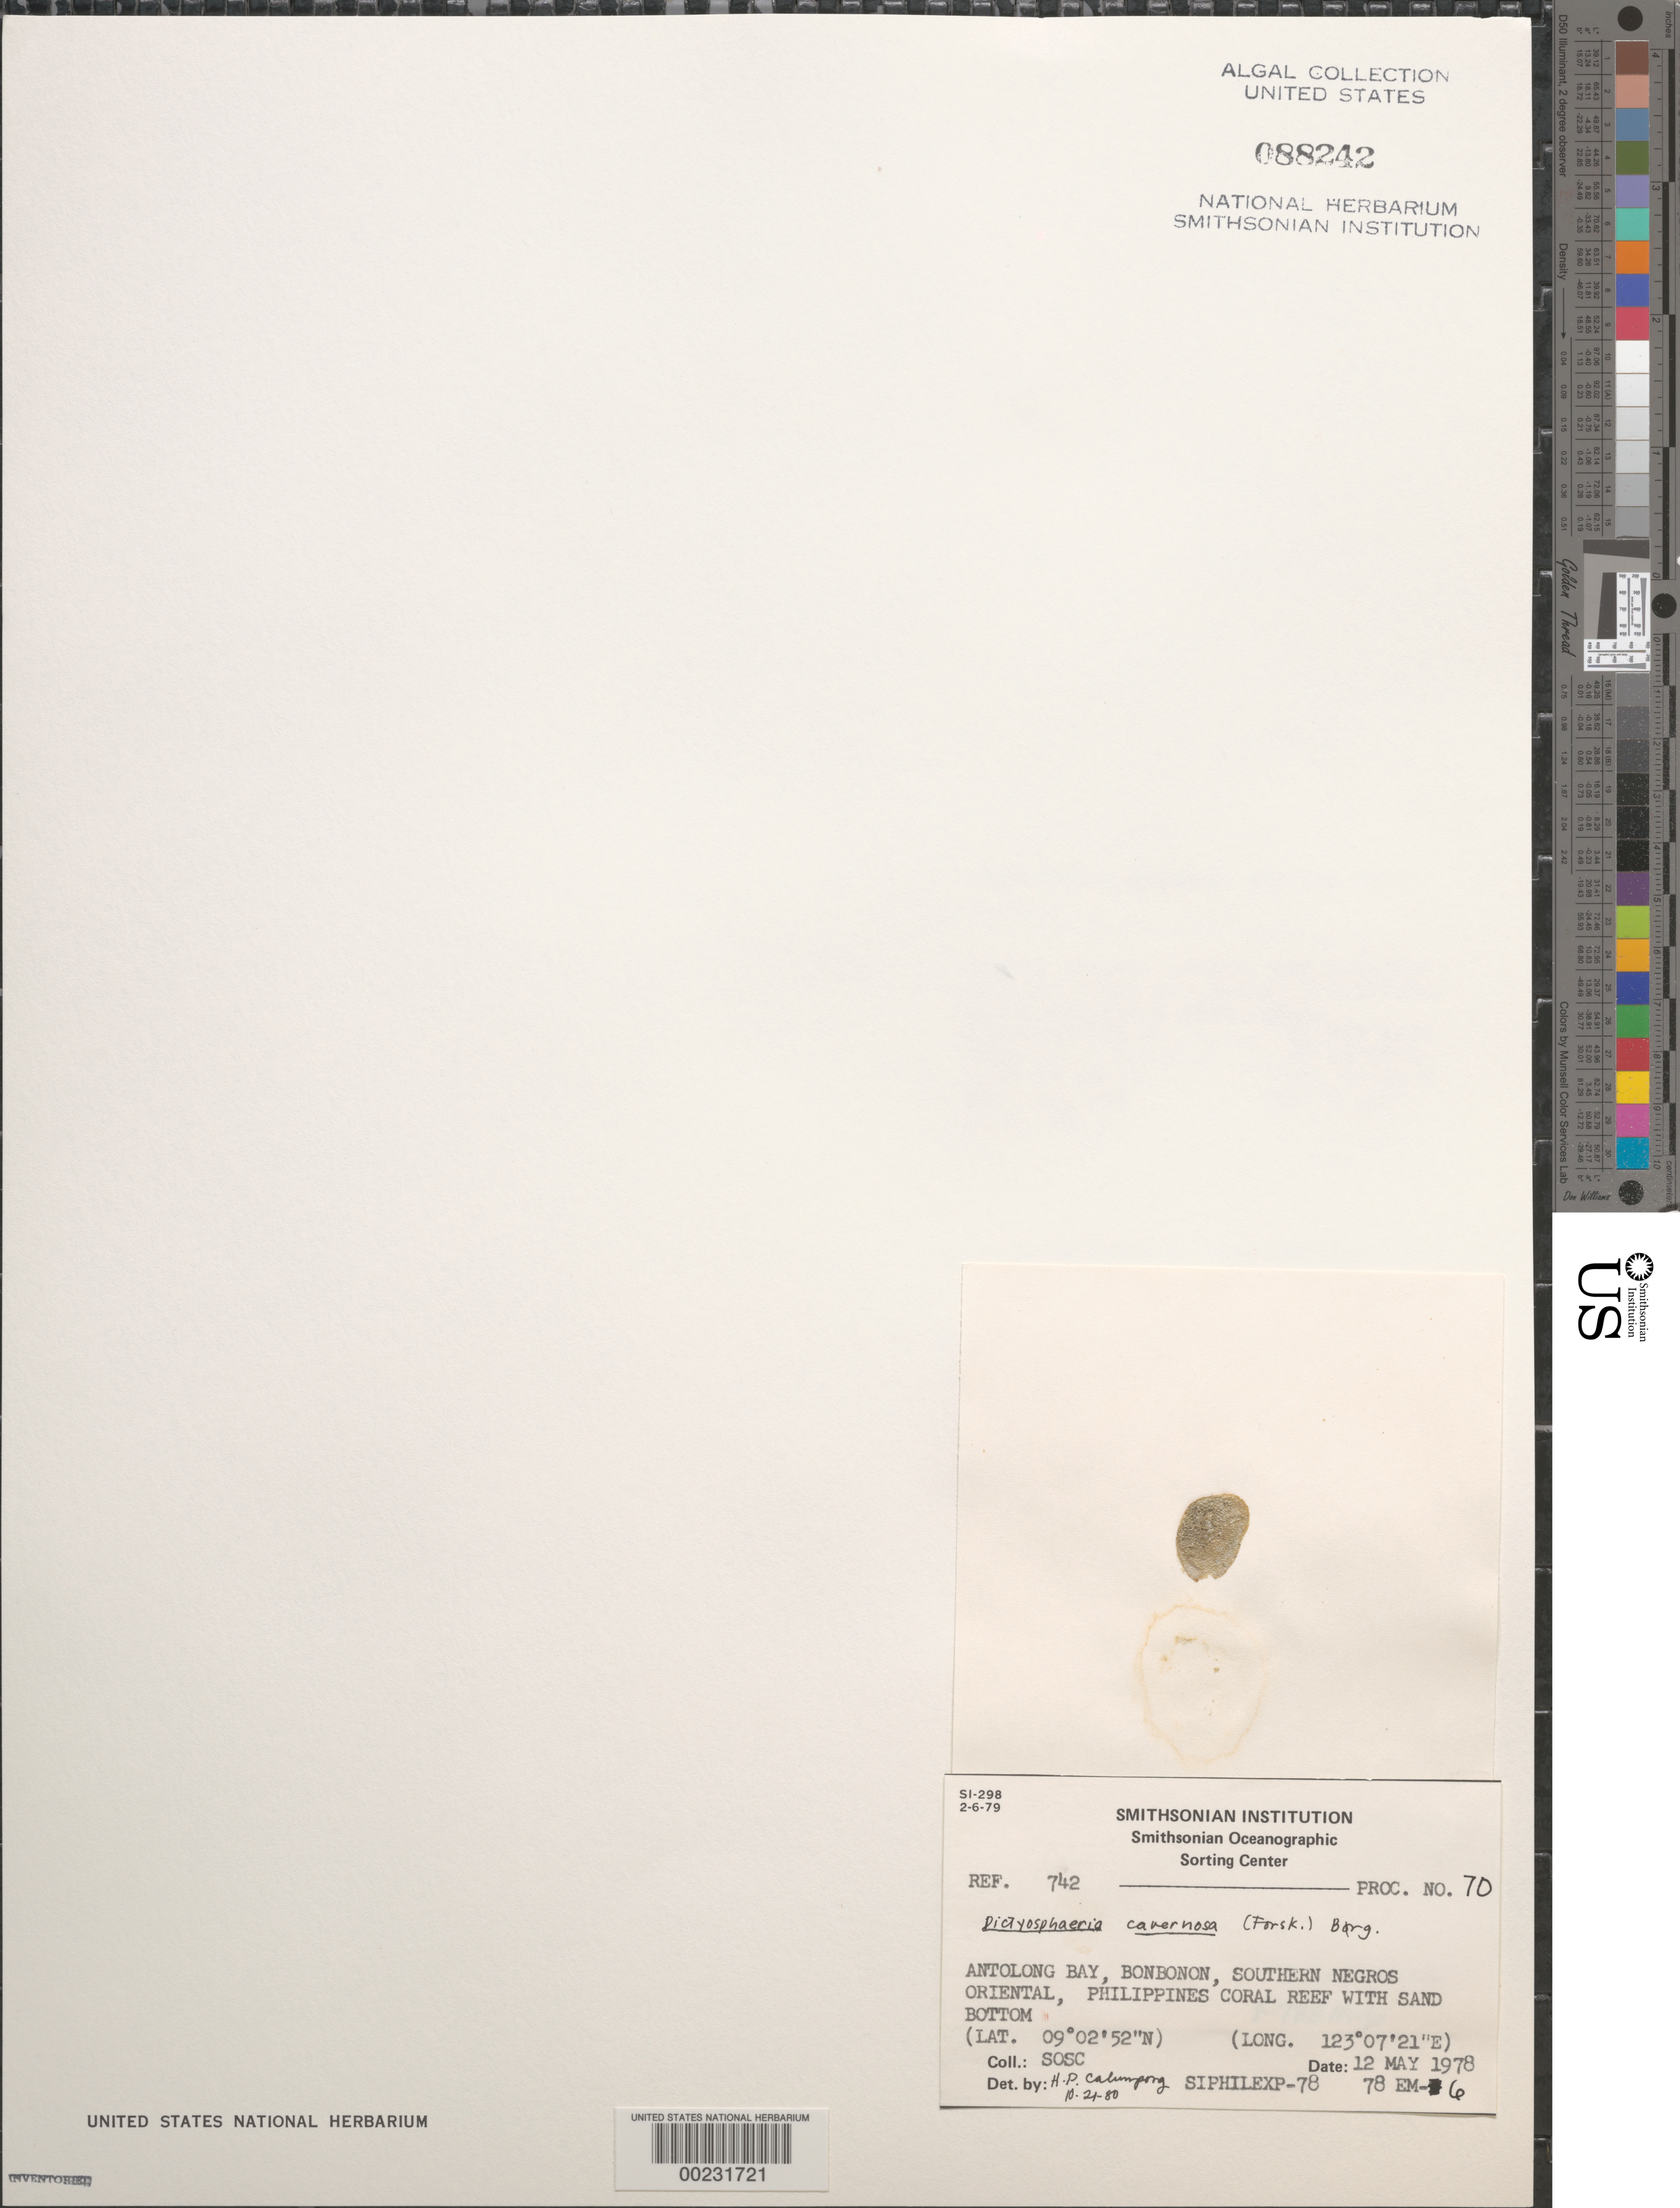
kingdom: Plantae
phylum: Chlorophyta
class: Ulvophyceae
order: Siphonocladales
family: Siphonocladaceae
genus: Dictyosphaeria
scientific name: Dictyosphaeria cavernosa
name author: (Forssk.) Børgesen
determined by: Calumpong, H. P.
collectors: SOSC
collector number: Station 78 Em-6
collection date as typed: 12 May 1978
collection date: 1978-05-12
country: Philippines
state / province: Central Visayas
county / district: Negros Oriental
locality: Antolong bay, bonbonon, negros oriental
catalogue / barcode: US 88242